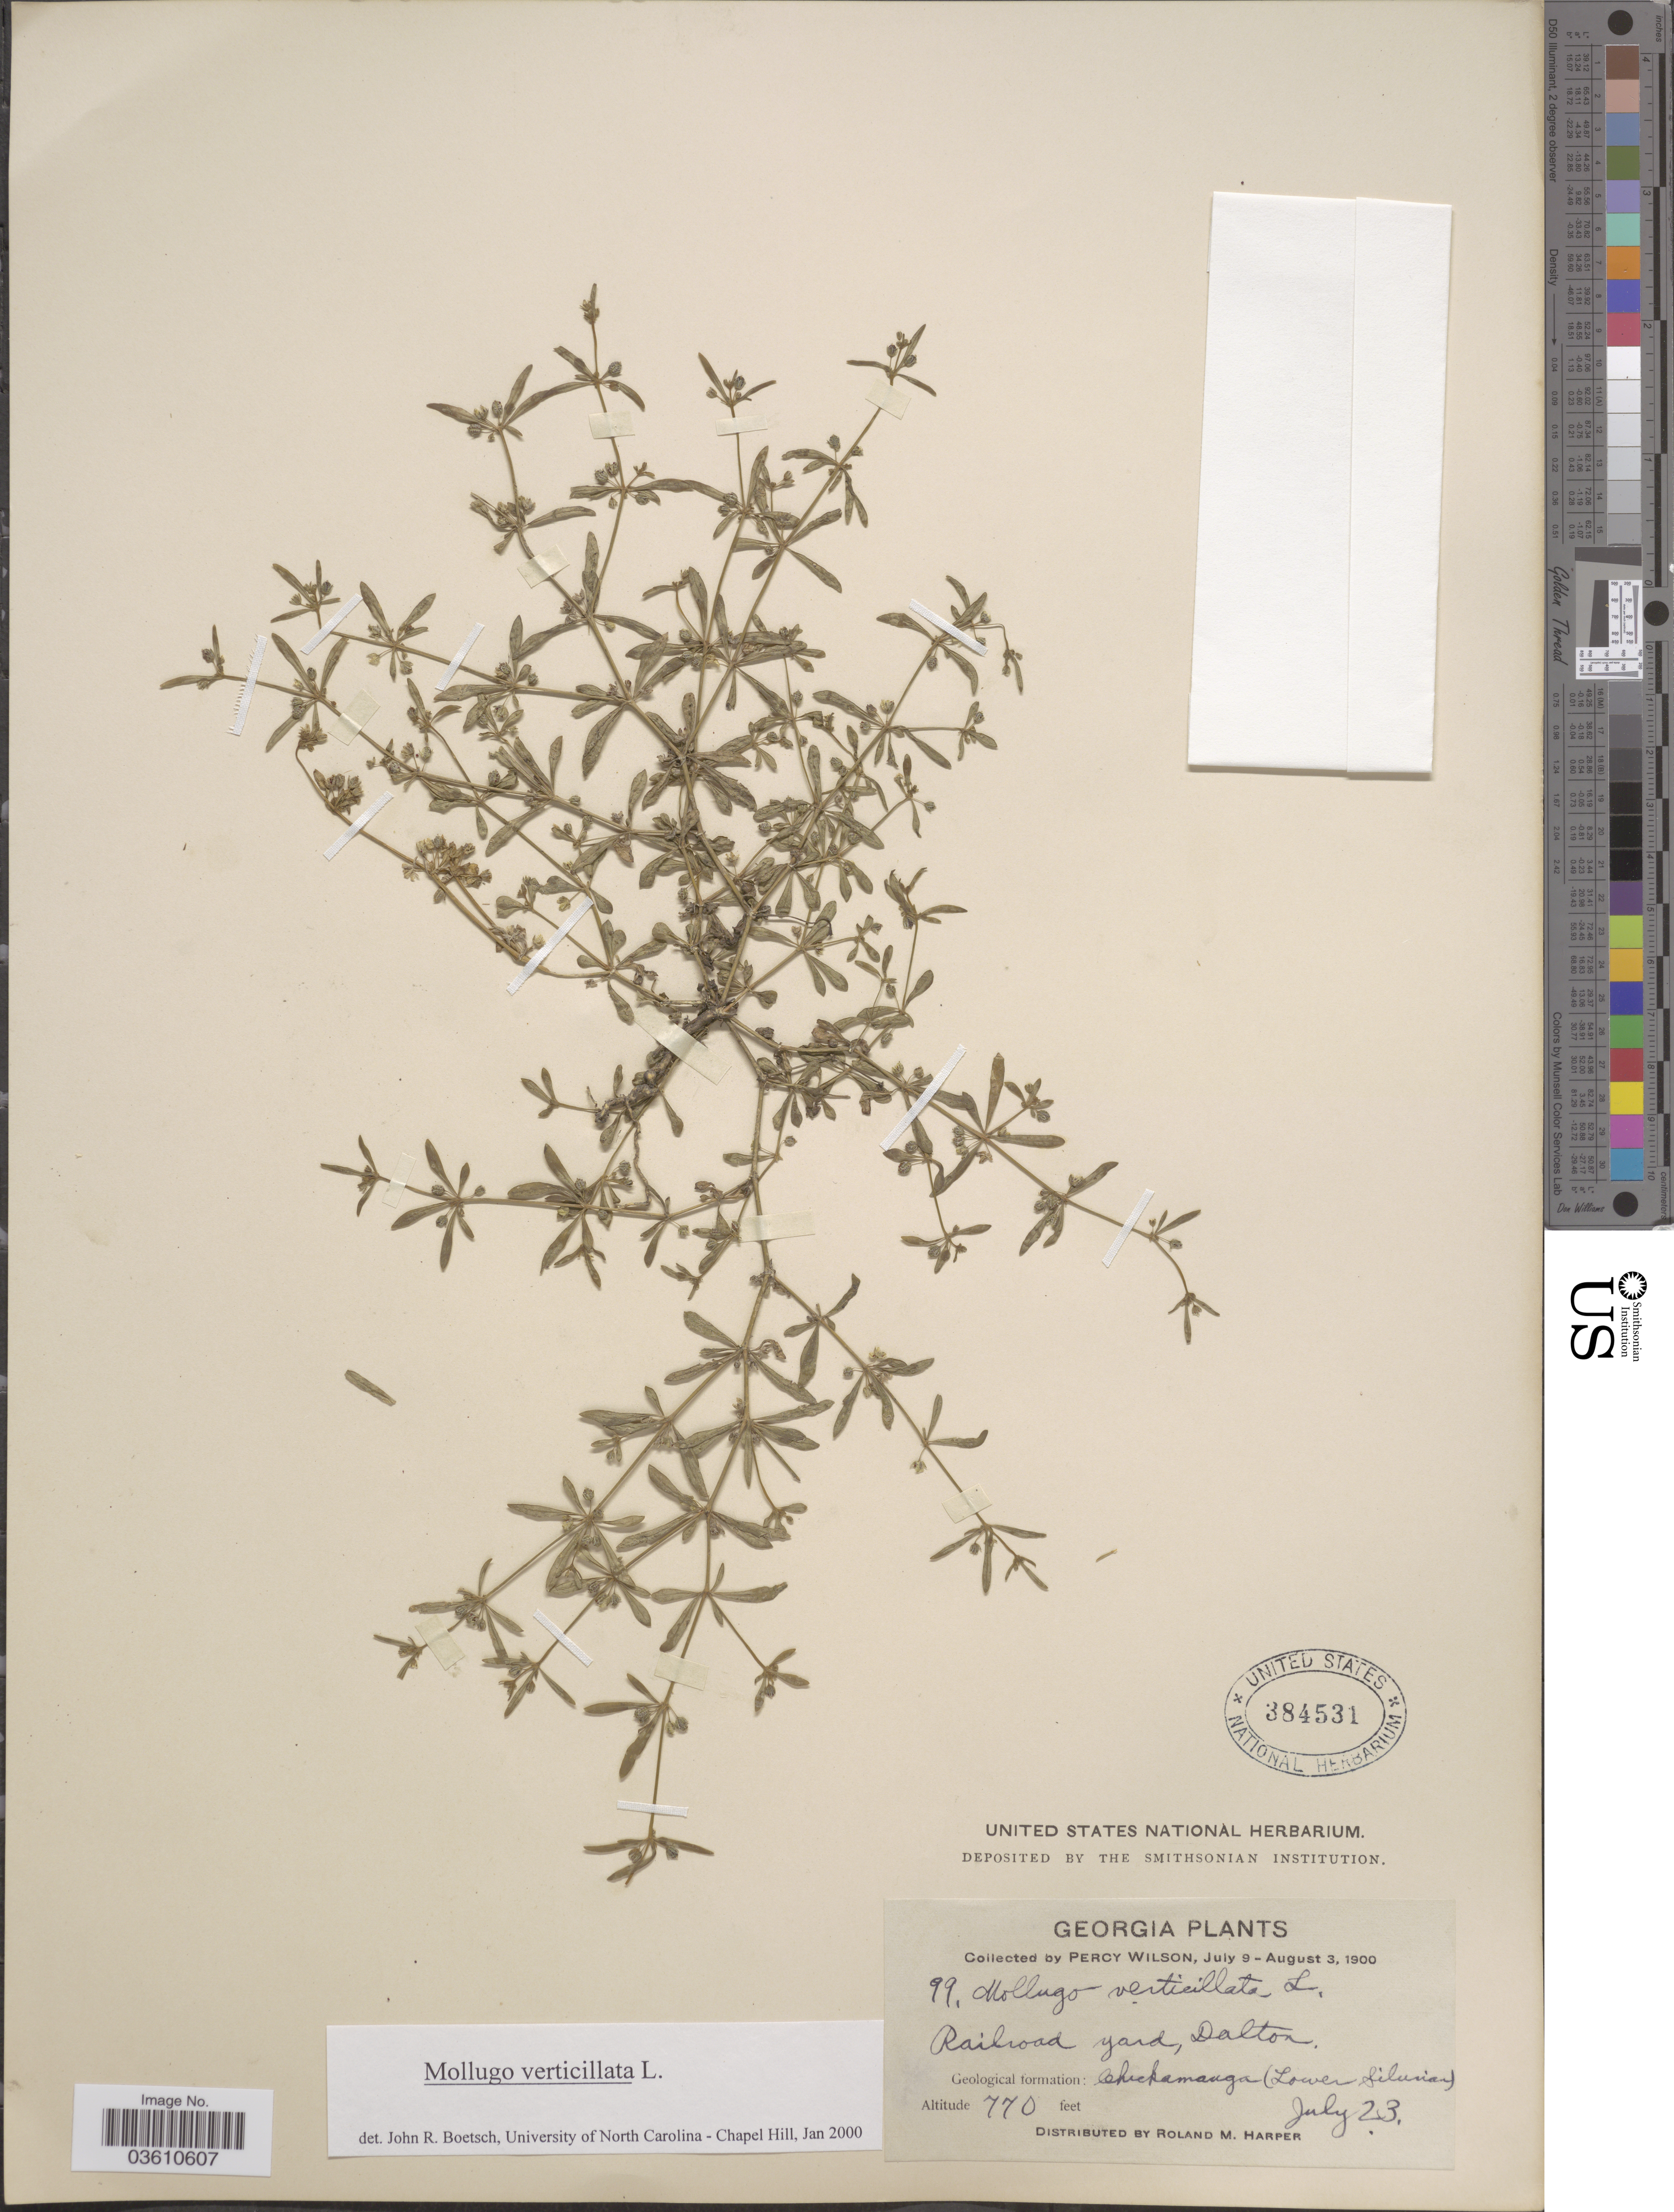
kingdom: Plantae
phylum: Tracheophyta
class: Magnoliopsida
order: Caryophyllales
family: Molluginaceae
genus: Mollugo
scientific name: Mollugo verticillata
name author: L.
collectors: P. Wilson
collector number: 99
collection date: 1900-07-23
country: United States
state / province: Georgia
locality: Railroad yard, Dalton. Geological formation: Chickamauga (Lower Silurian).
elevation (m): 235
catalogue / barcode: US 384531